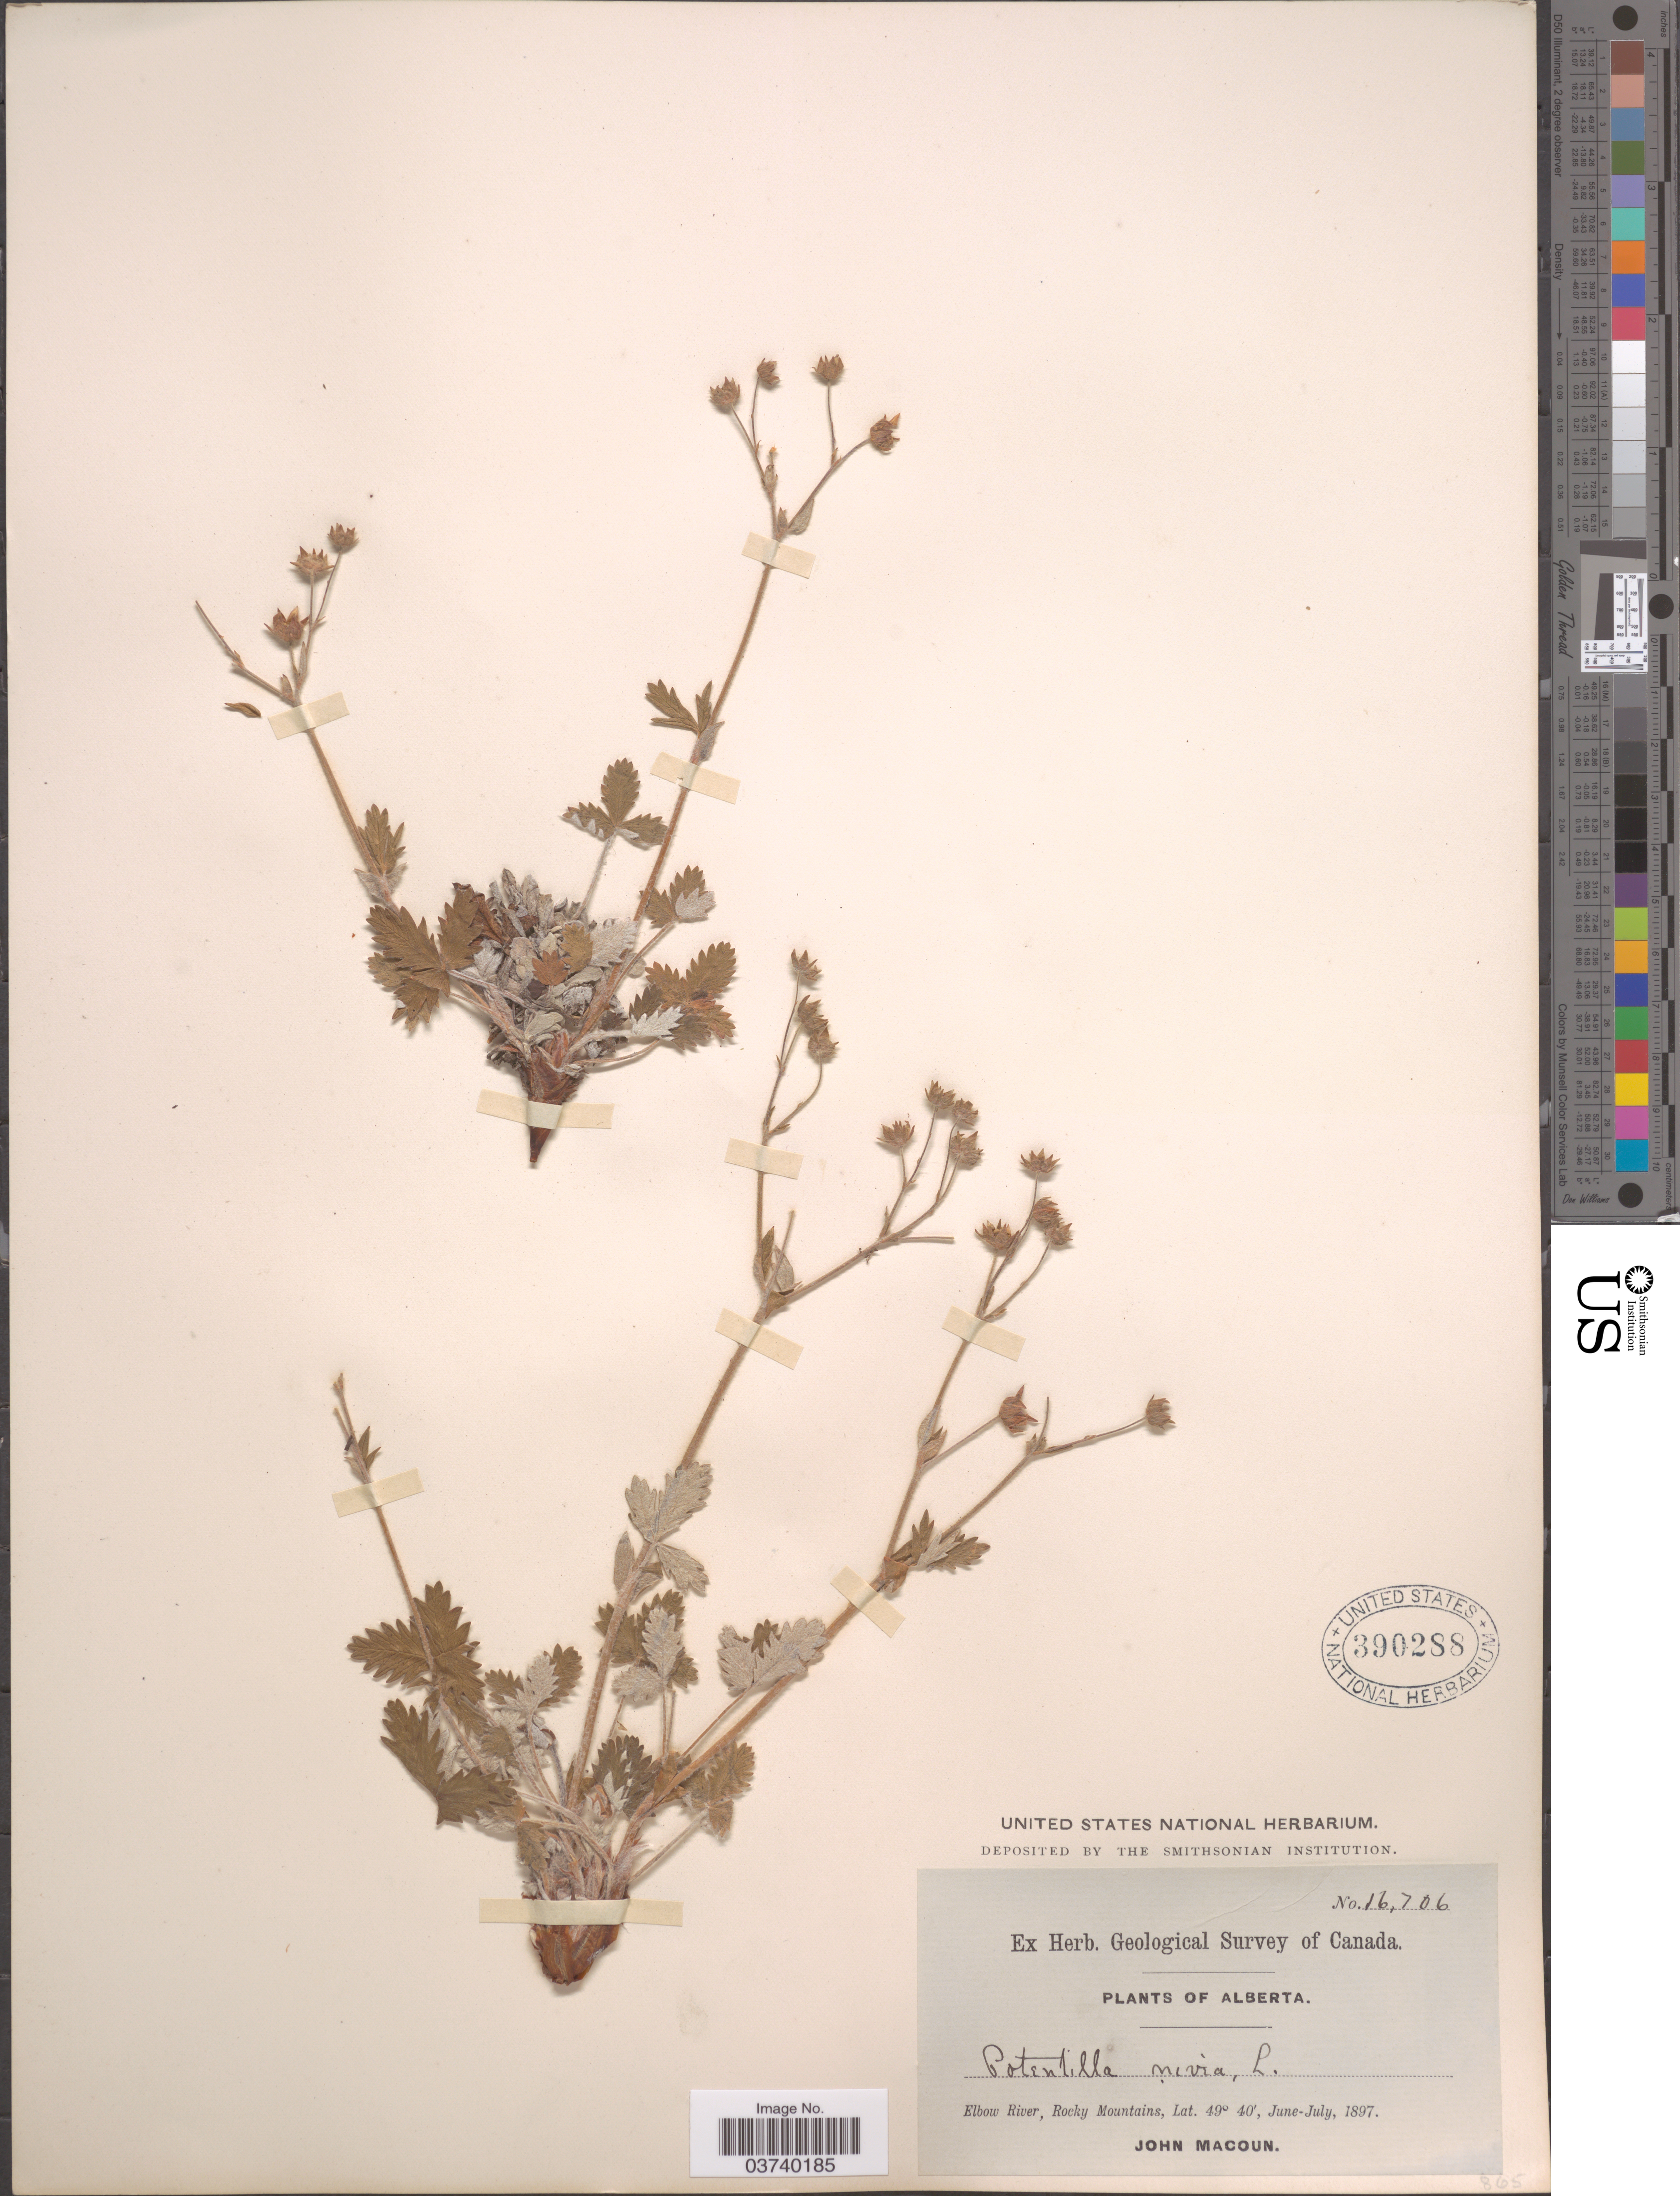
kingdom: Plantae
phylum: Tracheophyta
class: Magnoliopsida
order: Rosales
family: Rosaceae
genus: Potentilla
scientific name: Potentilla nivea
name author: L.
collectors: J. Macoun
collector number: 16706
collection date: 1897-06/1897-07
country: Canada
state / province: Alberta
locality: Elbow River, Rocky Mountains.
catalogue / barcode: US 390288